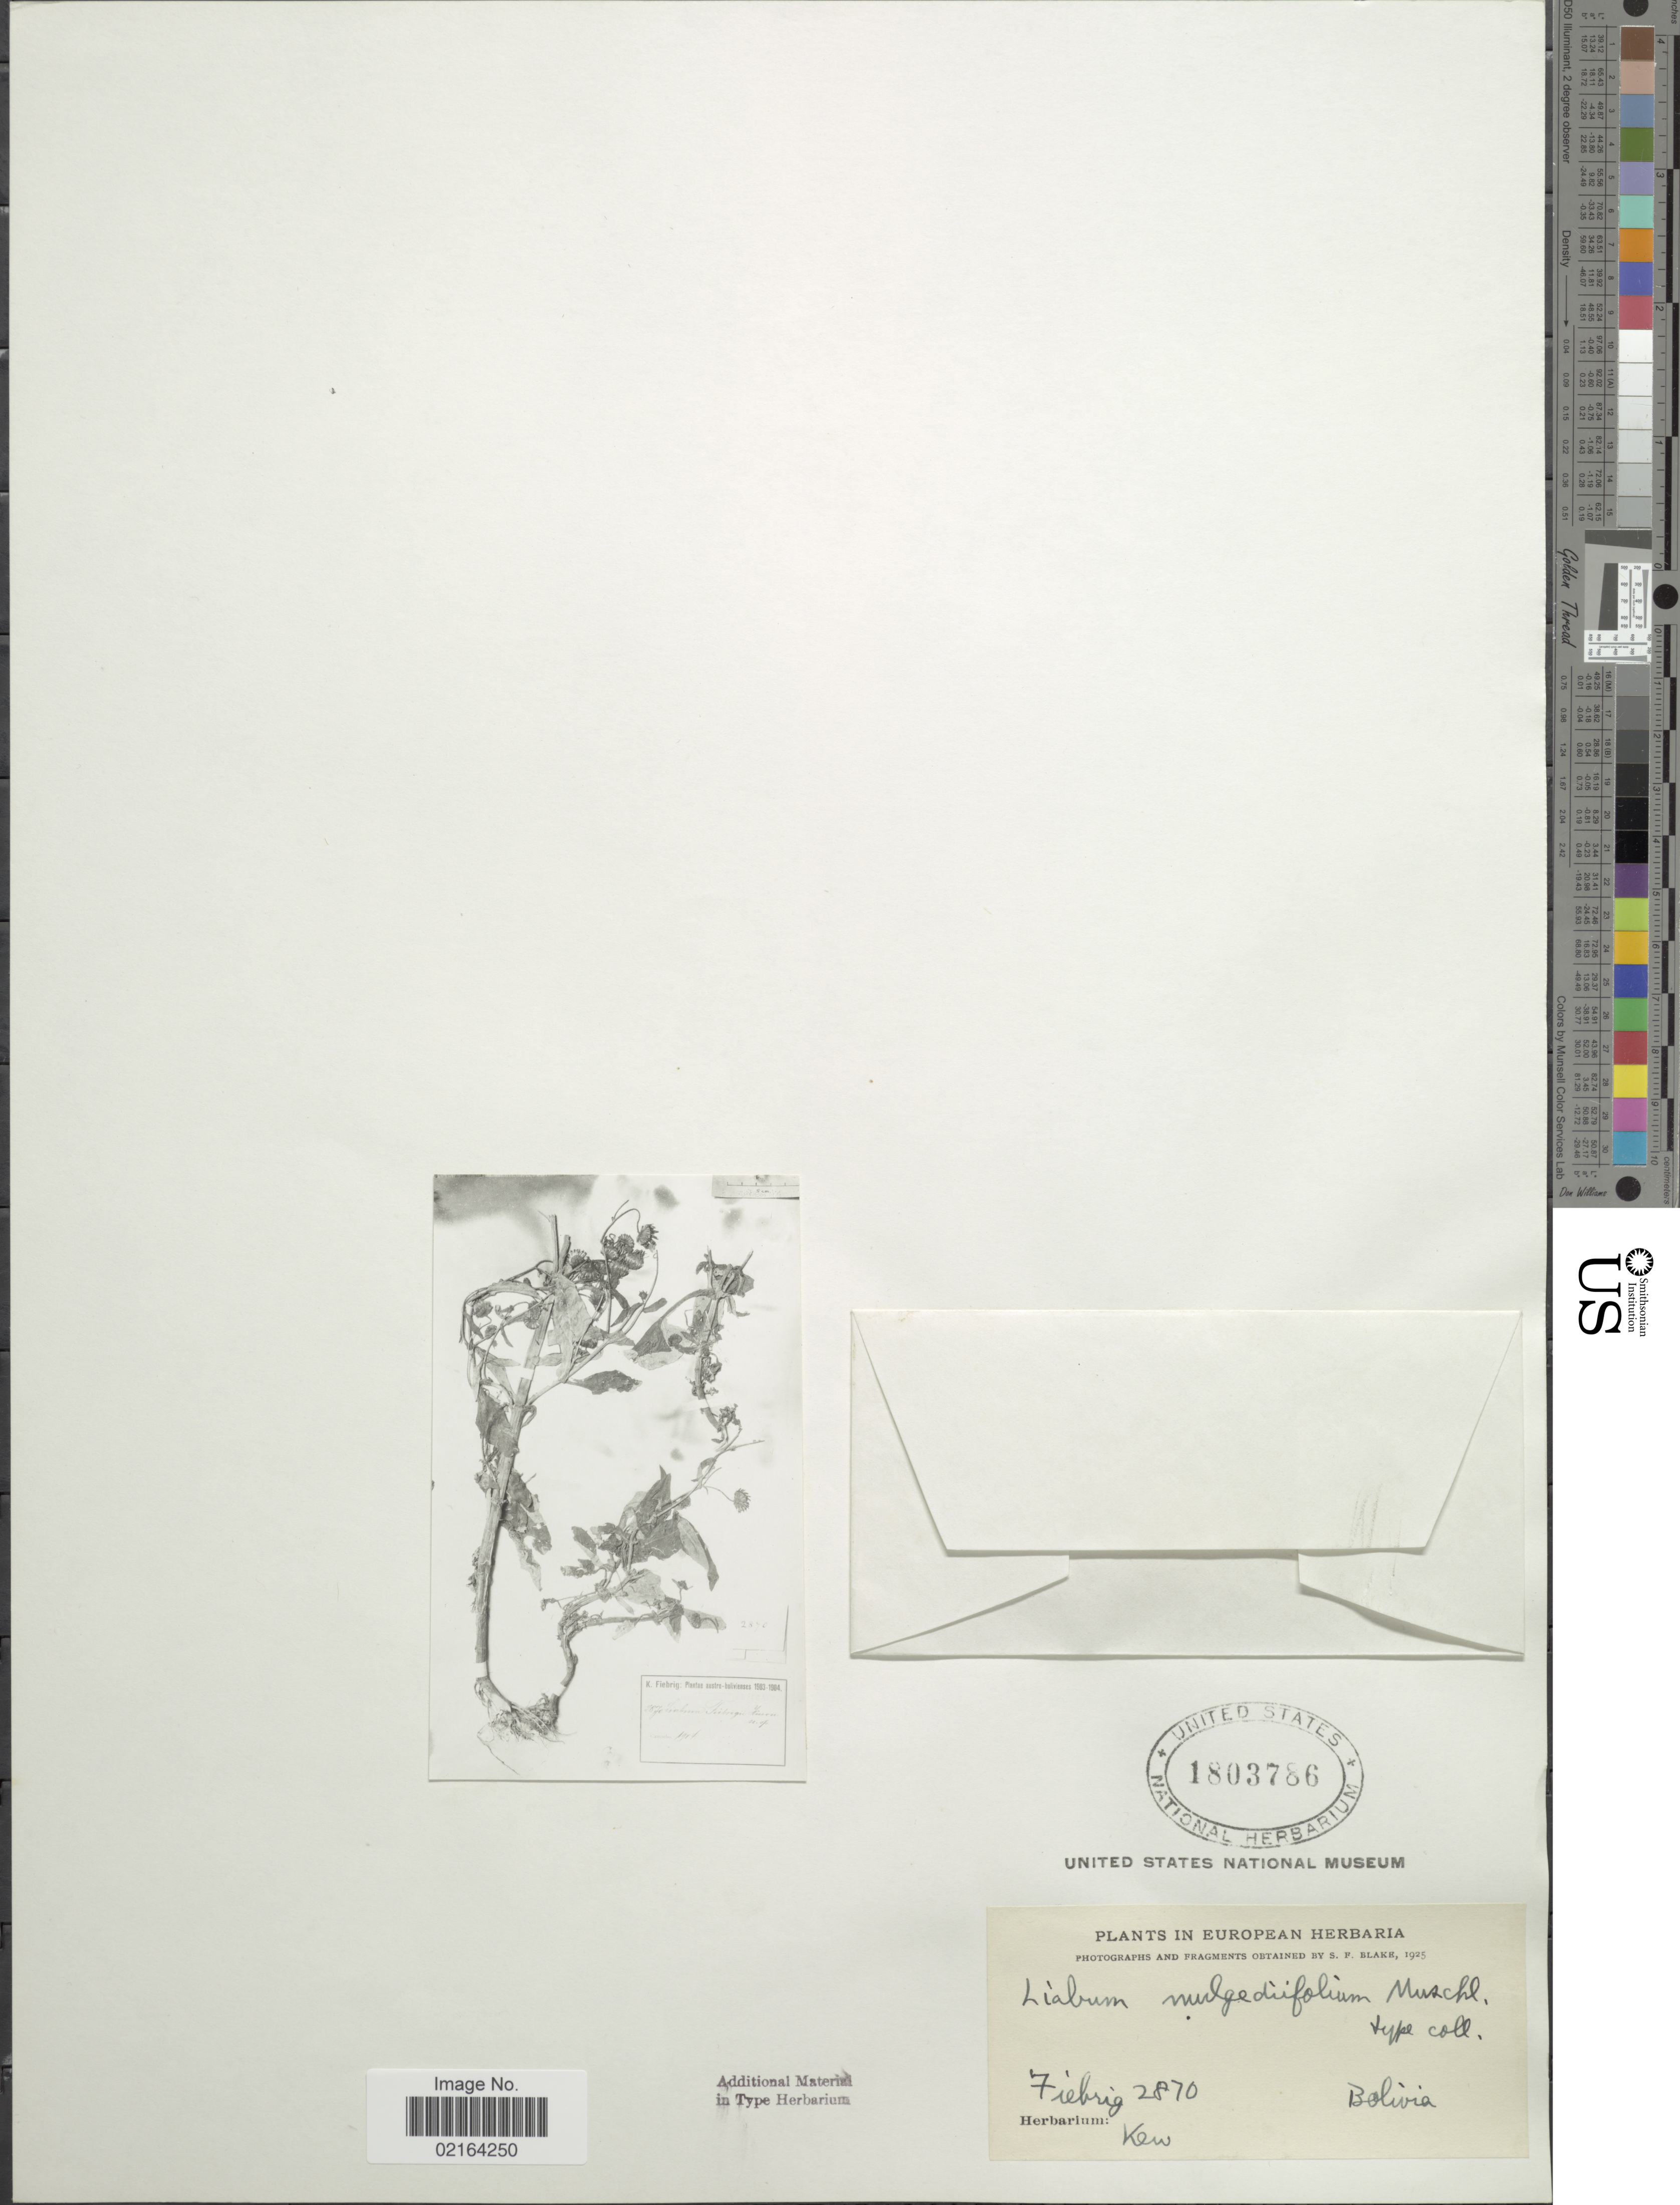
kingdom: Plantae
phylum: Tracheophyta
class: Magnoliopsida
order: Asterales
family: Asteraceae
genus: Microliabum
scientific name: Microliabum mulgediifolium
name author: (Muschl.) H. Rob.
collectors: K. Fiebrig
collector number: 2870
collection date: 1904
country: Bolivia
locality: Camacho.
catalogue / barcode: US 1803786